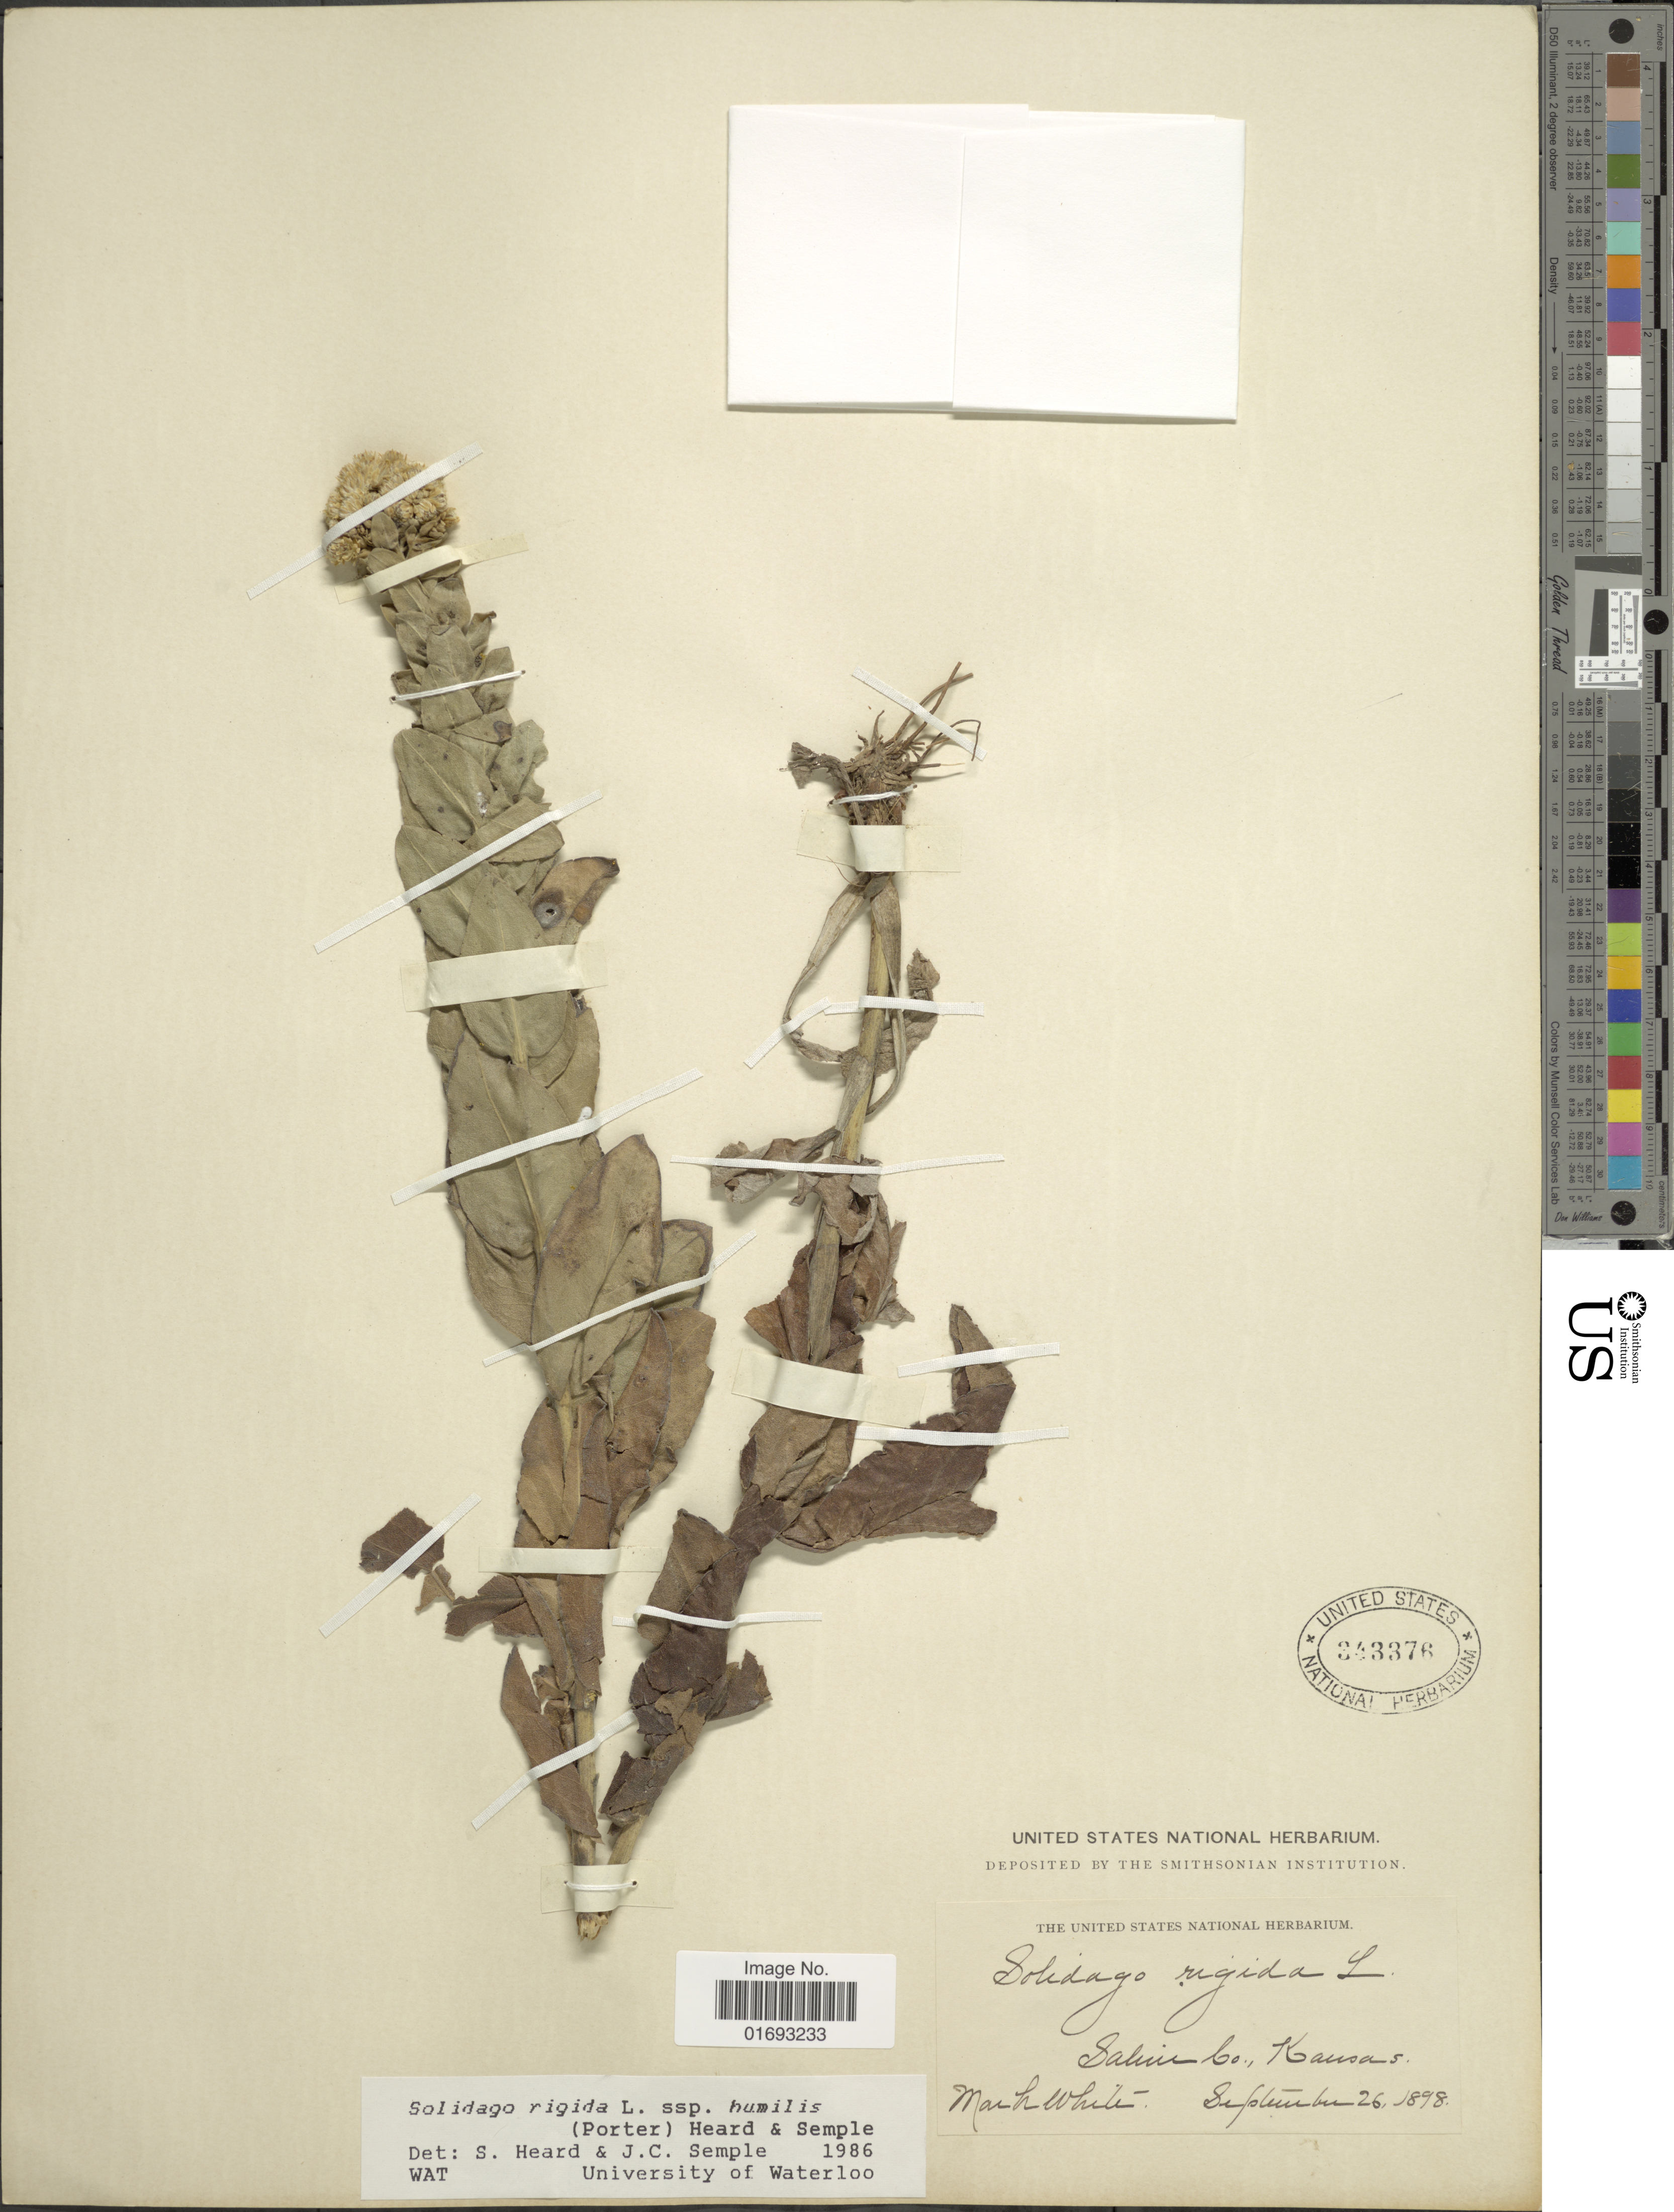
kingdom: Plantae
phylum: Tracheophyta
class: Magnoliopsida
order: Asterales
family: Asteraceae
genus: Oligoneuron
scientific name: Oligoneuron rigidum var. humile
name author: (Porter) G.L. Nesom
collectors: M. White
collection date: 1898-09-26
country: United States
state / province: Kansas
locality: Saline Co.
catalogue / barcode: US 343376